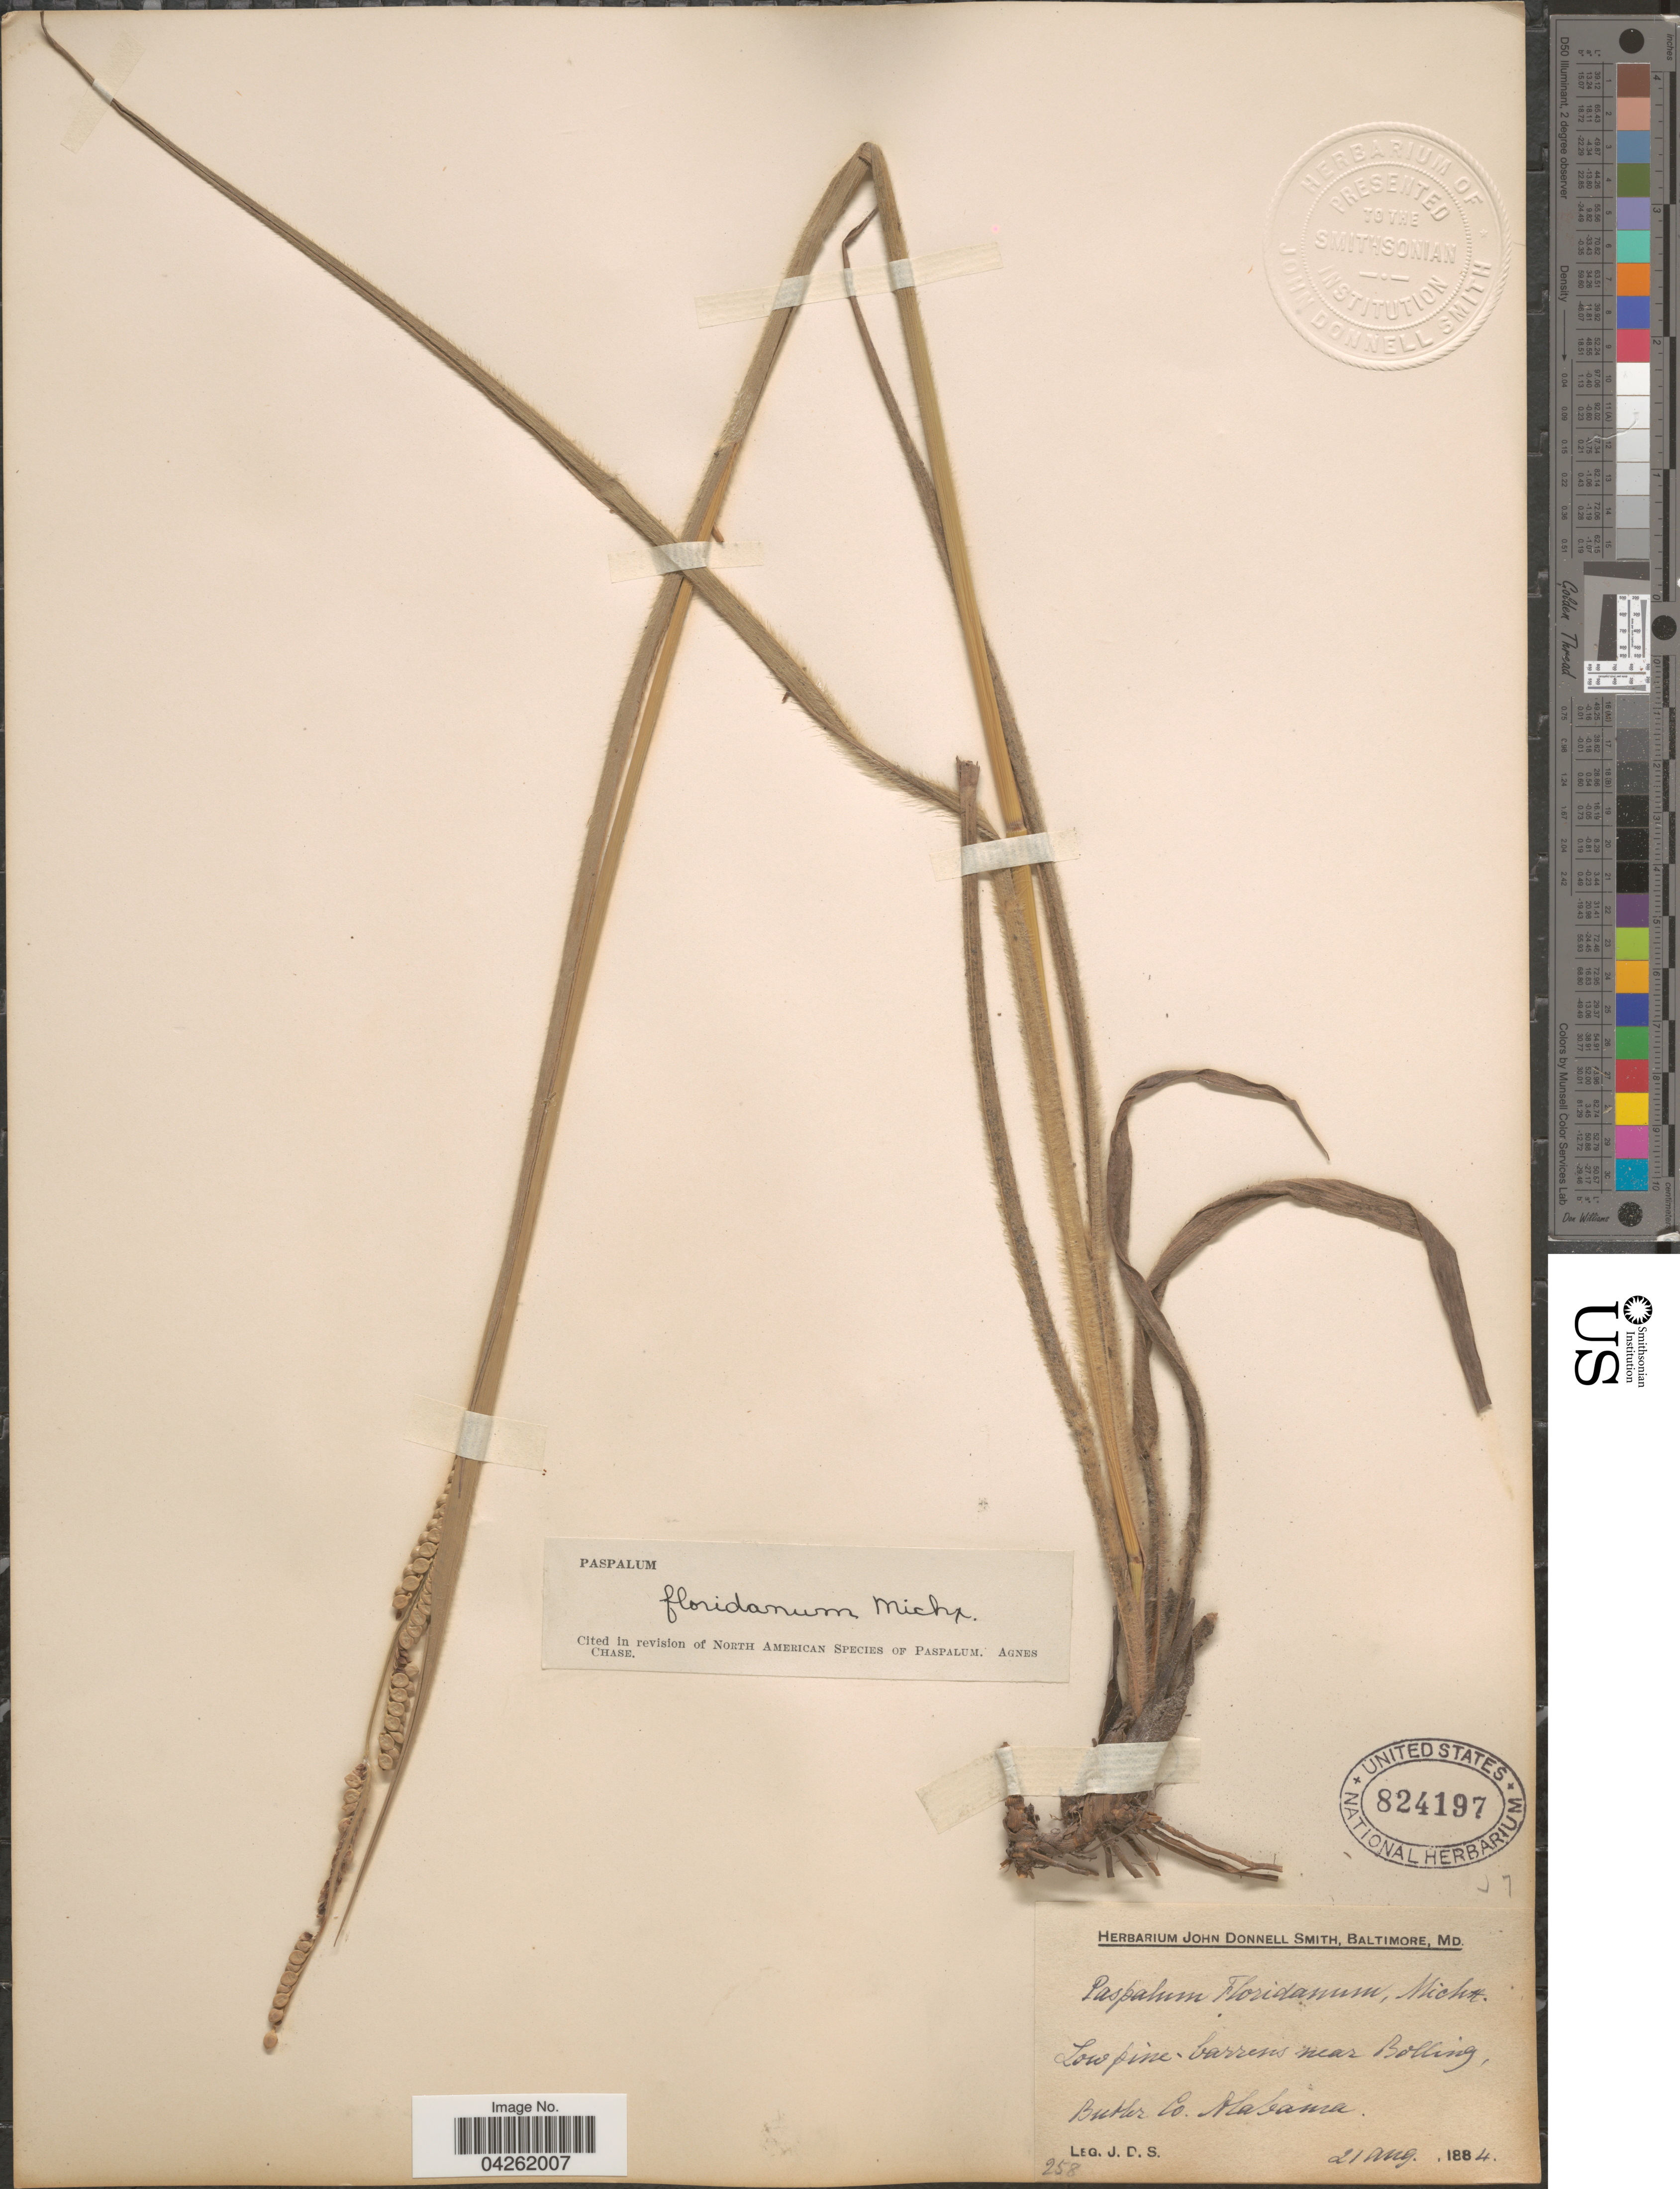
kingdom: Plantae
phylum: Tracheophyta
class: Liliopsida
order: Poales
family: Poaceae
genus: Paspalum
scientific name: Paspalum floridanum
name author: Michx.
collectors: J. Donnell Smith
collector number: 258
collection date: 1884-08-21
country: United States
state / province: Alabama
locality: Low pine-barrens near Bolling, Butler Co.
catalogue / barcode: US 824197